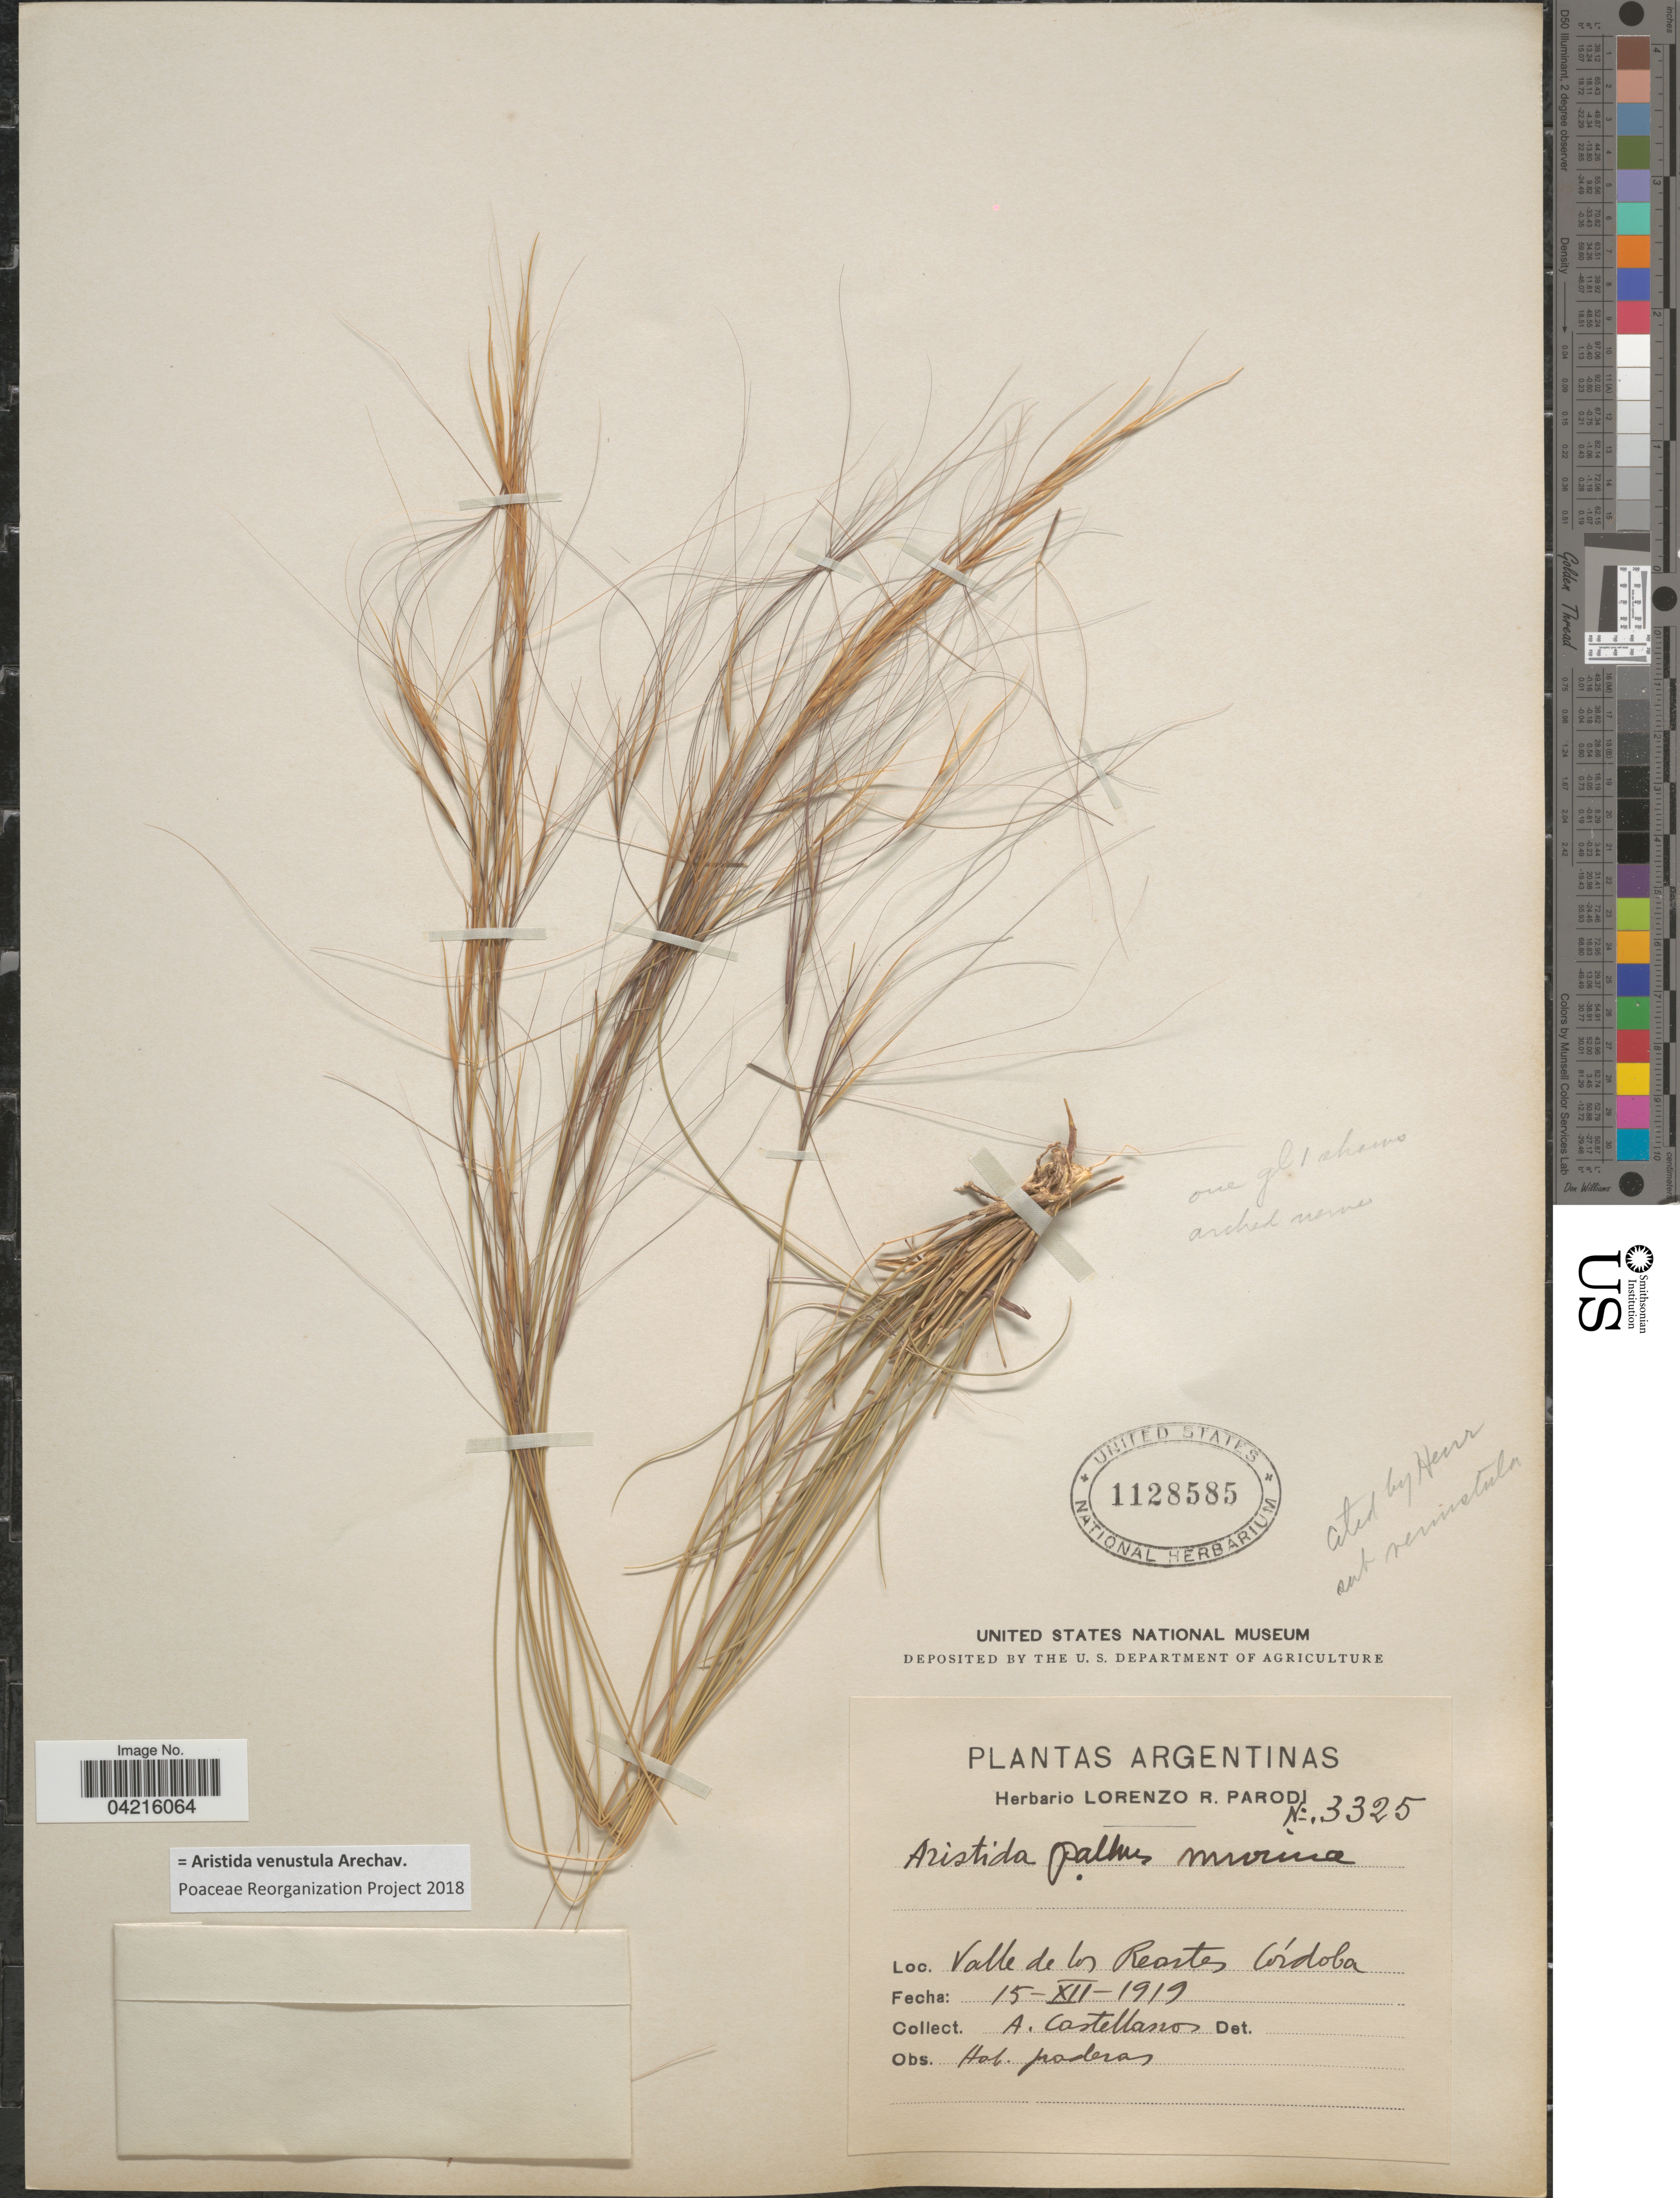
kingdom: Plantae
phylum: Tracheophyta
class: Liliopsida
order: Poales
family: Poaceae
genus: Aristida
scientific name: Aristida venustula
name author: Arechav.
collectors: A. Castellanos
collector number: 3325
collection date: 1919-12-15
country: Argentina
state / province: Cordoba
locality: Valle de los Reartes.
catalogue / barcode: US 1128585